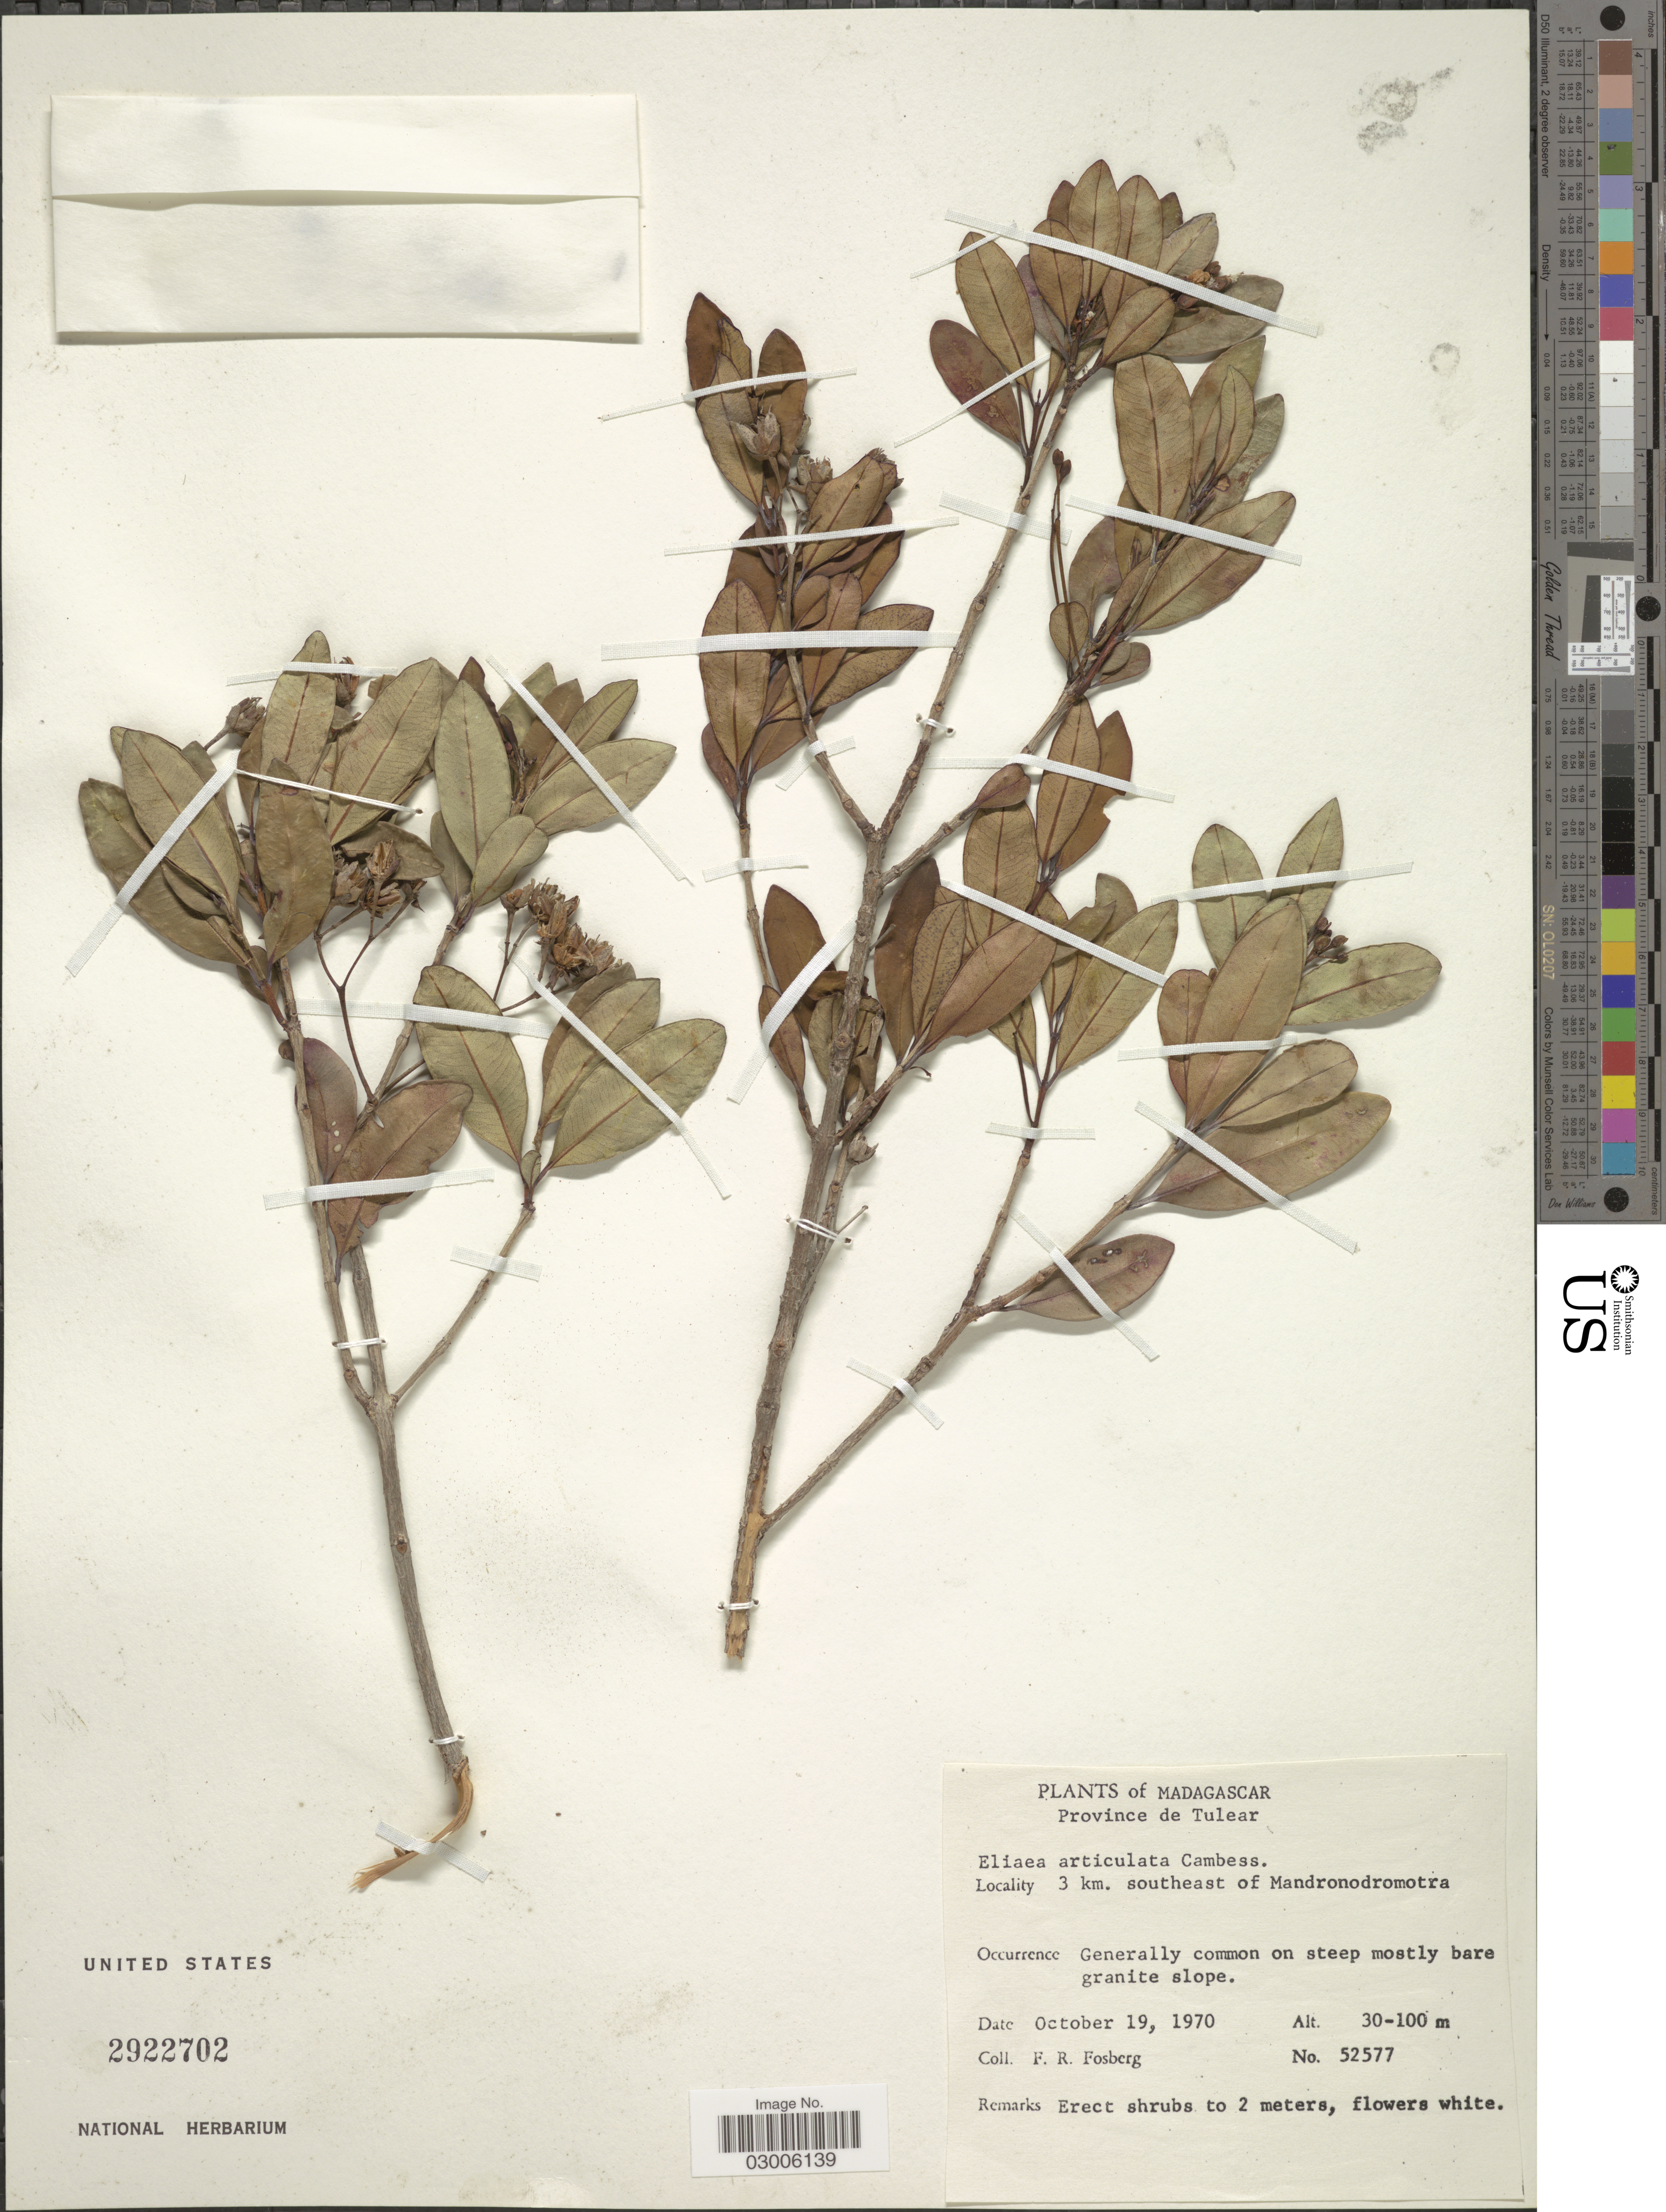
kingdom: Plantae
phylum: Tracheophyta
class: Magnoliopsida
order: Malpighiales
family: Hypericaceae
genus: Eliaea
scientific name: Eliaea articulata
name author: Cambess.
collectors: F. R. Fosberg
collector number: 52577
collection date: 1970-10-19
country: Madagascar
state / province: Anosy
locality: Province de Tulear. 3 km. southeast of Mandronodromotra.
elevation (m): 30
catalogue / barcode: US 2922702